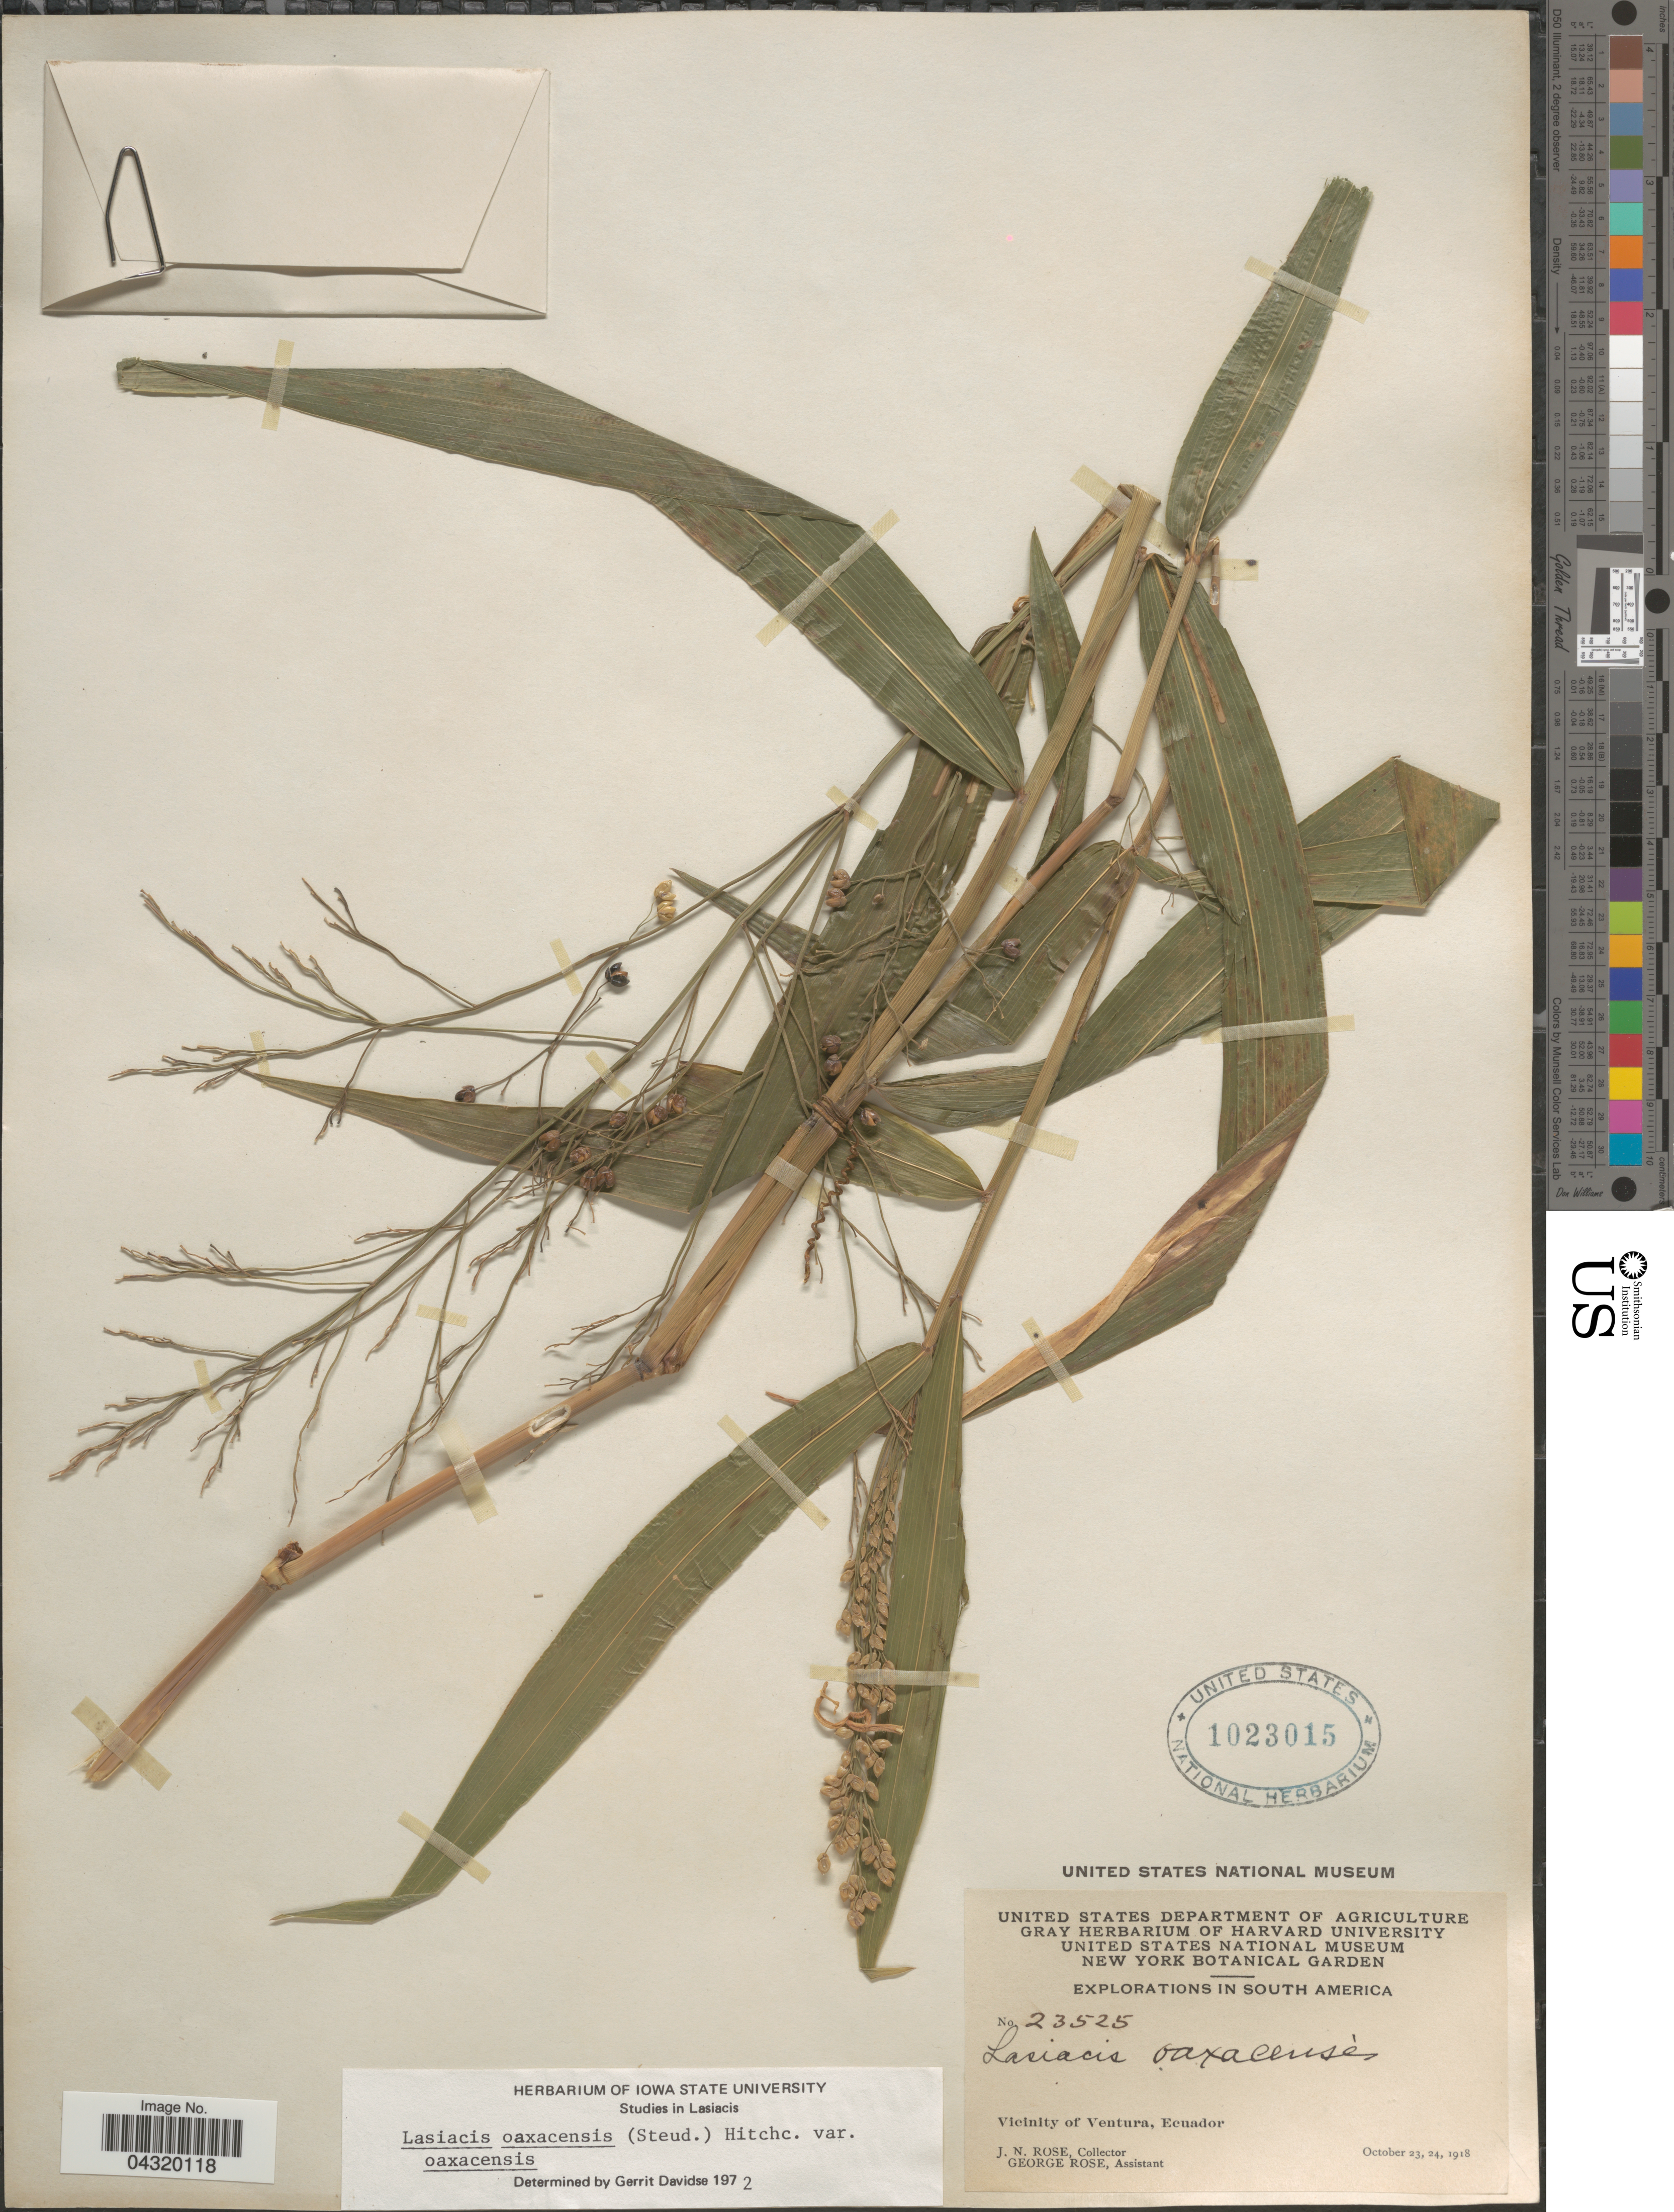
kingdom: Plantae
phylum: Tracheophyta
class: Liliopsida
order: Poales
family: Poaceae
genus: Lasiacis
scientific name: Lasiacis oaxacensis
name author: (Steud.) Hitchc.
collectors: J. N. Rose & G. Rose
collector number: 23525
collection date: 1918-10-23/1918-10-24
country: Ecuador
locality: Explorations in South America. Vicinity of Ventura.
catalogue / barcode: US 1023015